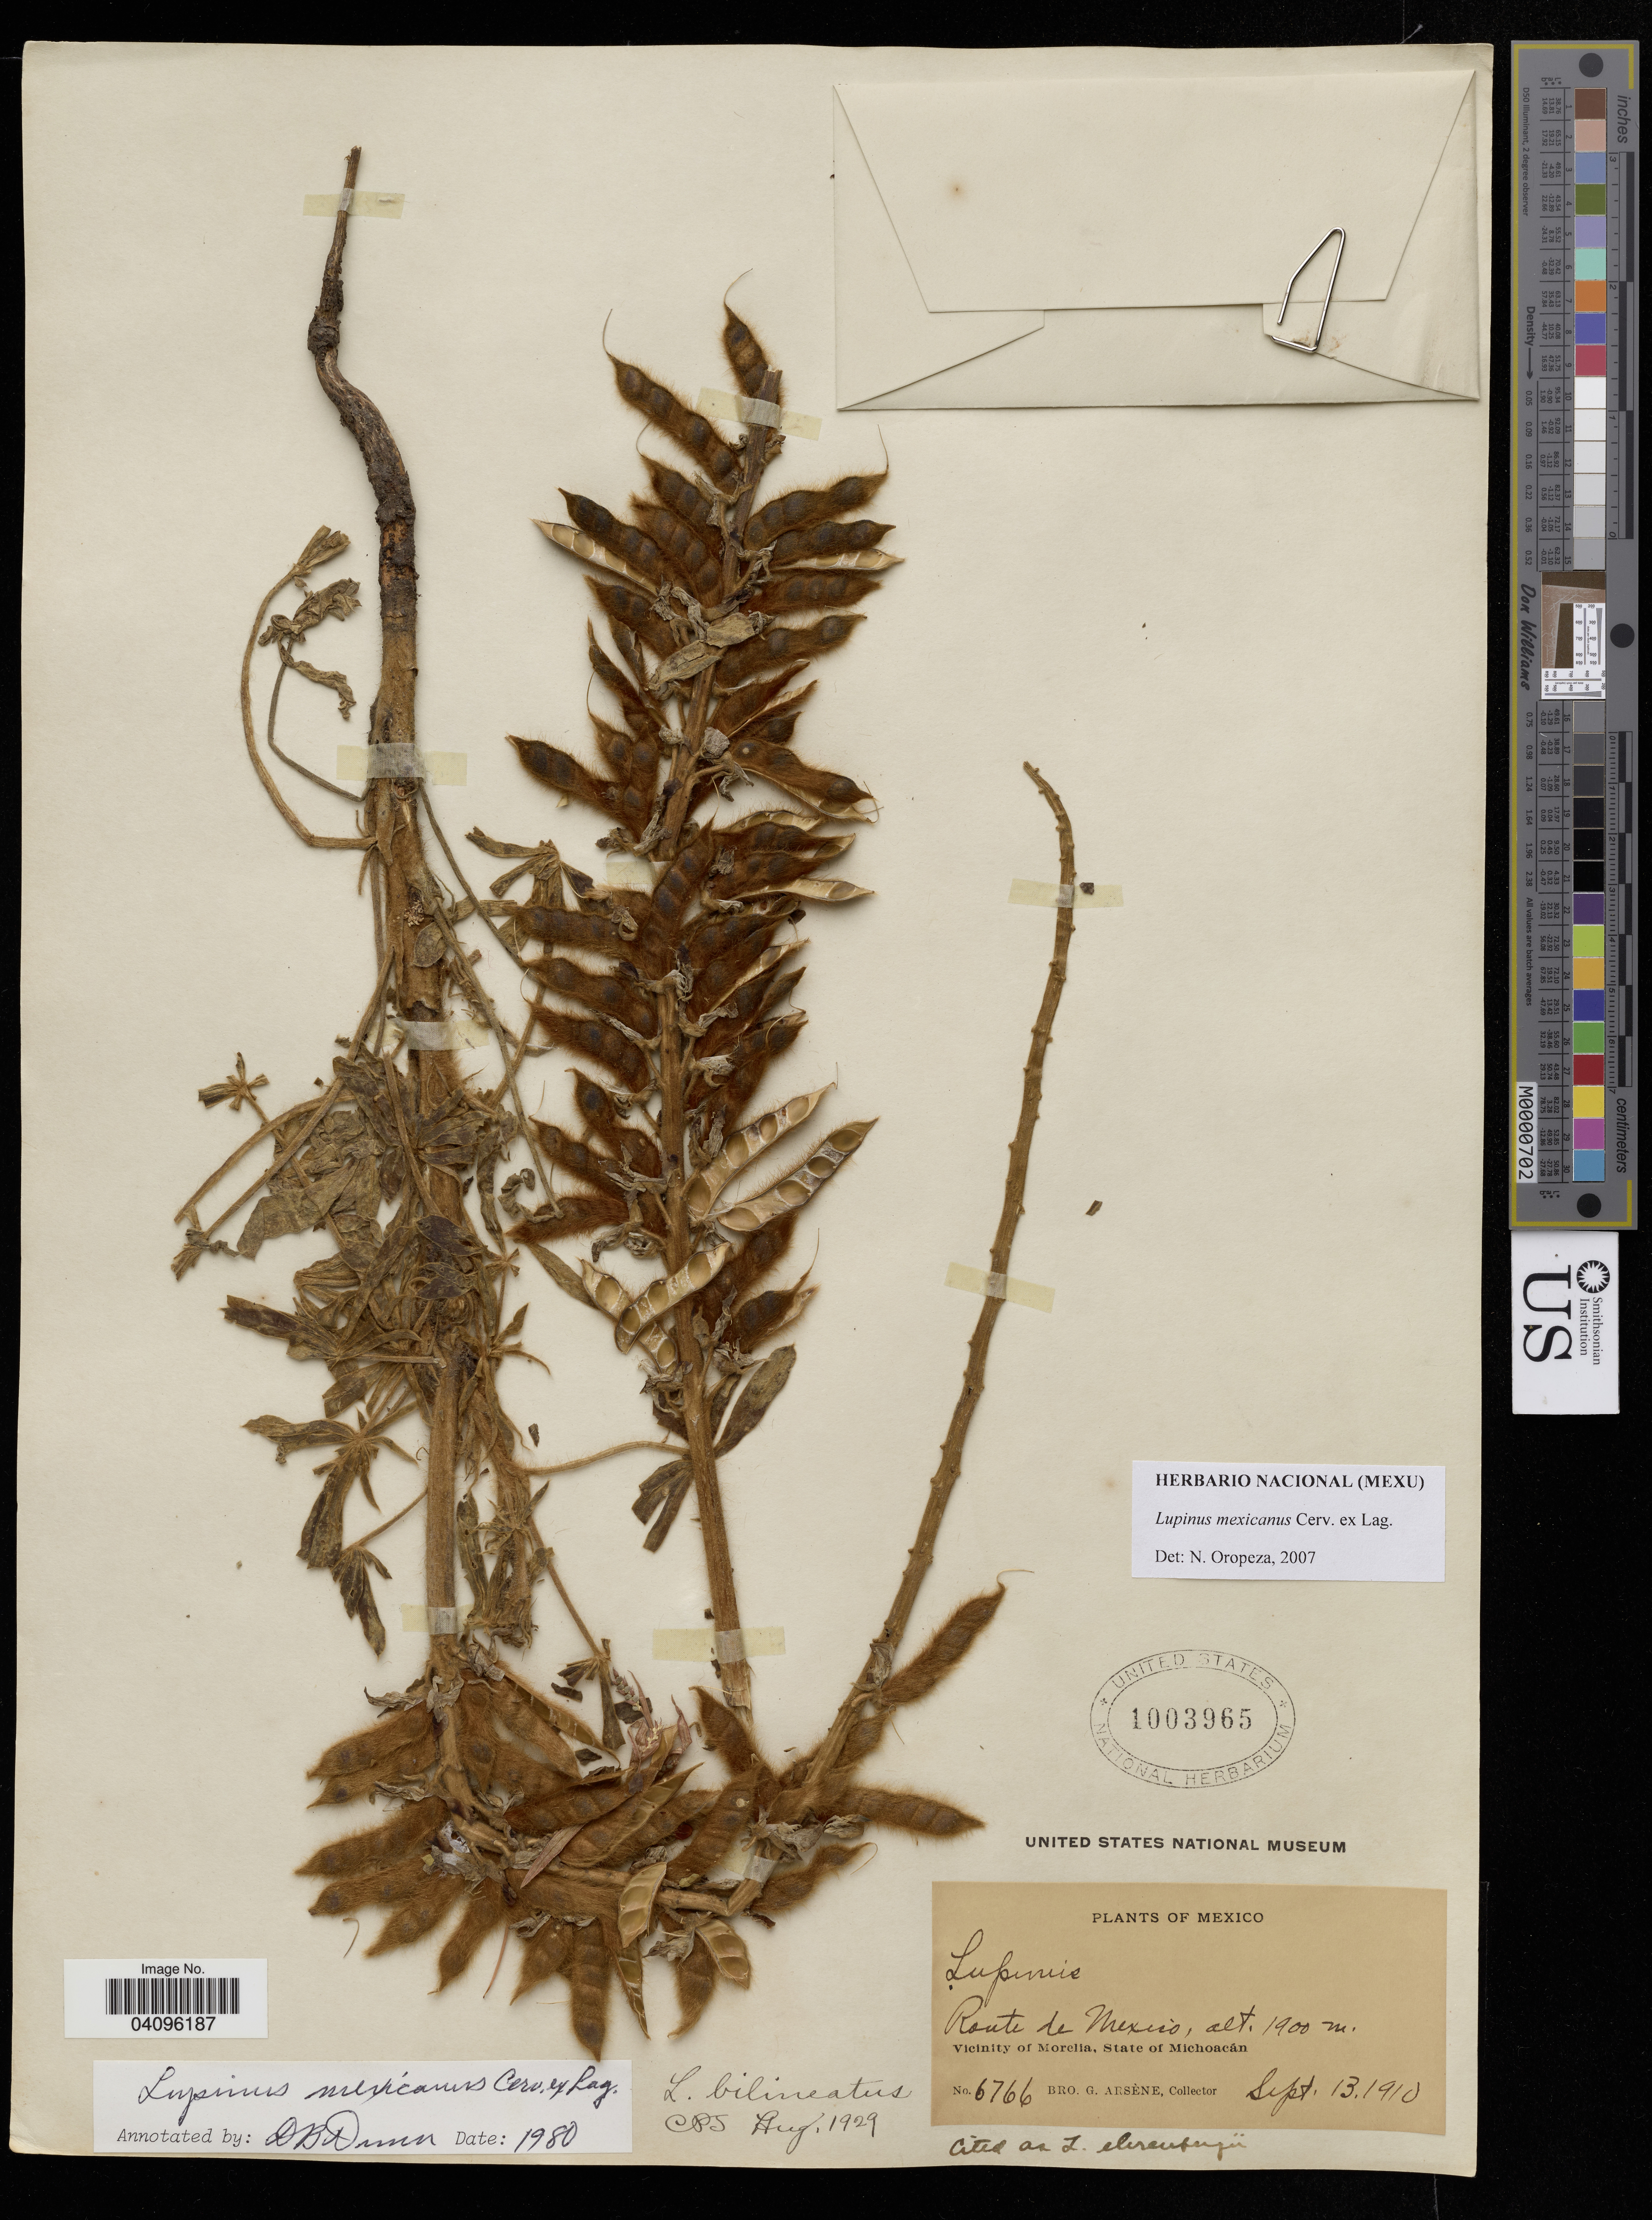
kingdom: Plantae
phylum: Tracheophyta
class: Magnoliopsida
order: Fabales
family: Fabaceae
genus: Lupinus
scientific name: Lupinus mexicanus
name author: Cerv. ex Lag.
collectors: Bro. G. Arsène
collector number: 6766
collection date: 1910-09-13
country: Mexico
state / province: Michoacán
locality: Route de Mexico. Vicinity of Morelia.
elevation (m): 1900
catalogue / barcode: US 1003965